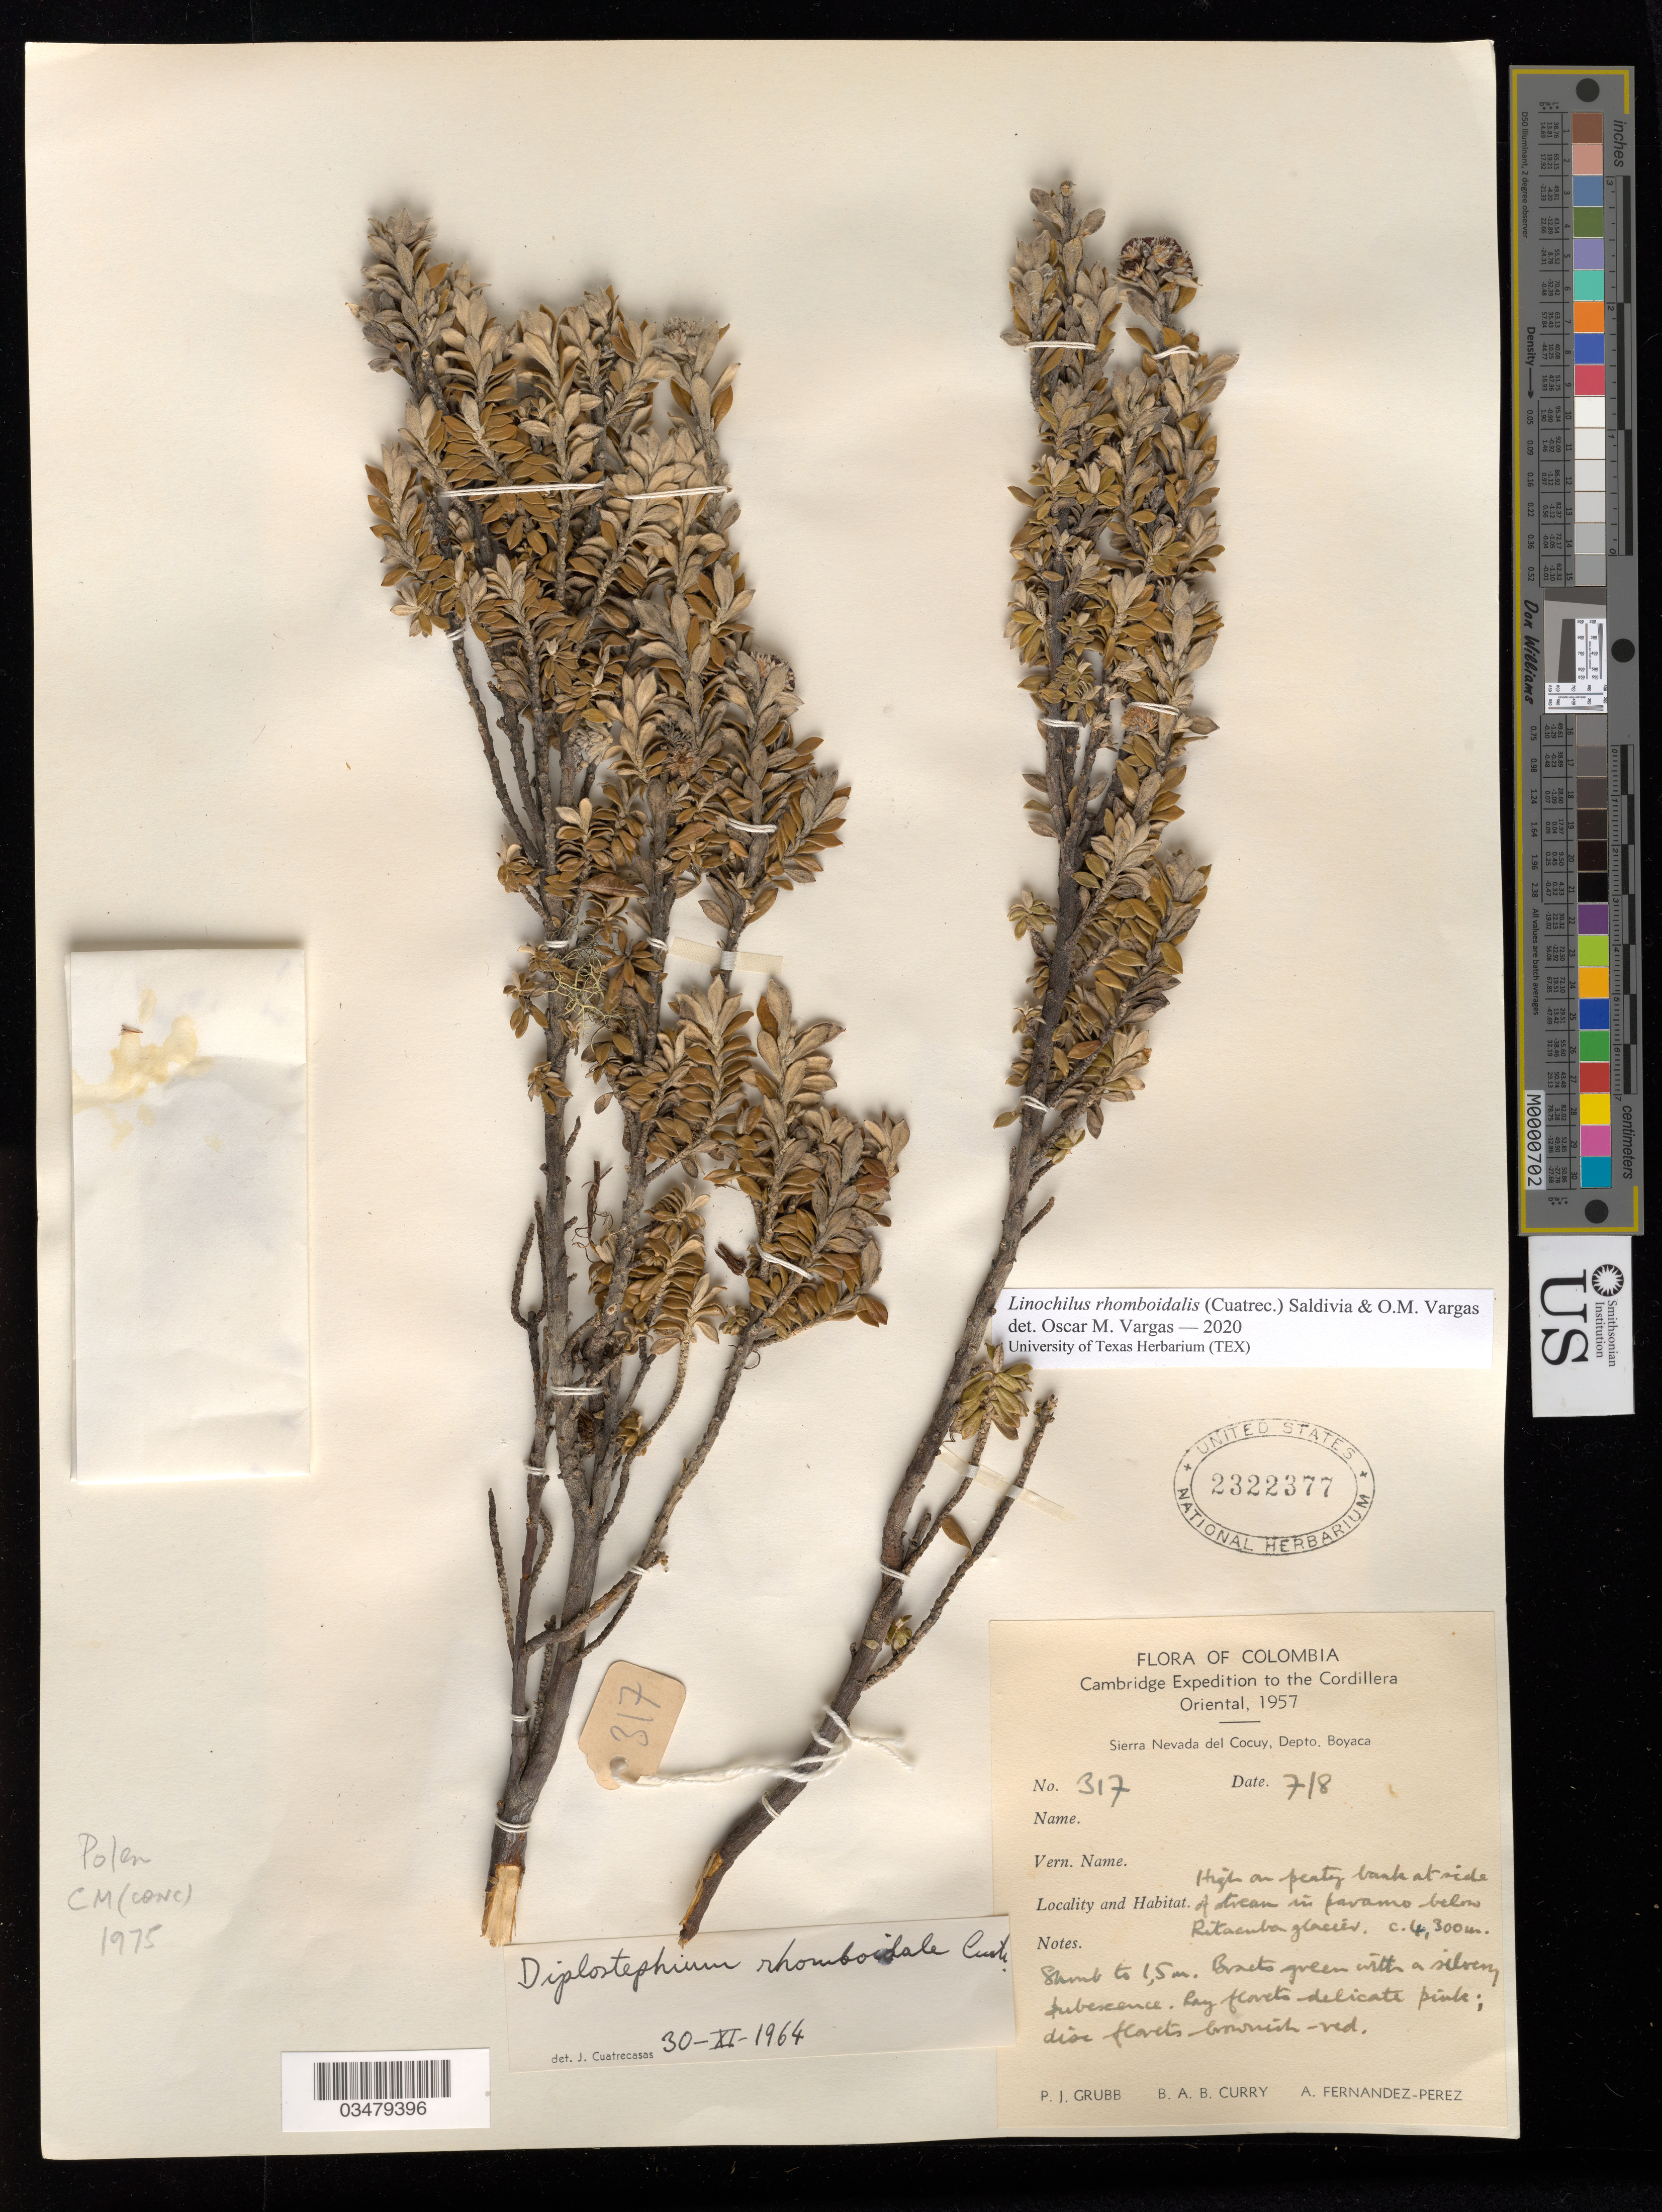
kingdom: Plantae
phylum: Tracheophyta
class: Magnoliopsida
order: Asterales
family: Asteraceae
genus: Linochilus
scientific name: Linochilus rhomboidalis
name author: (Cuatrec.) Saldivia & O.M. Vargas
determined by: Vargas, Oscar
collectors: P. J. Grubb, B. A. B. Curry & A. Fernández-Pérez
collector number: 317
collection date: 1957-08-07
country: Colombia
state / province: Boyacá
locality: Cordillera Oriental. Sierra Nevada del Cocuy, Depto. Boyaca. Wetter bogs in paramo above Quebrada de las llayas.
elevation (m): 4100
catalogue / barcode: US 2322377